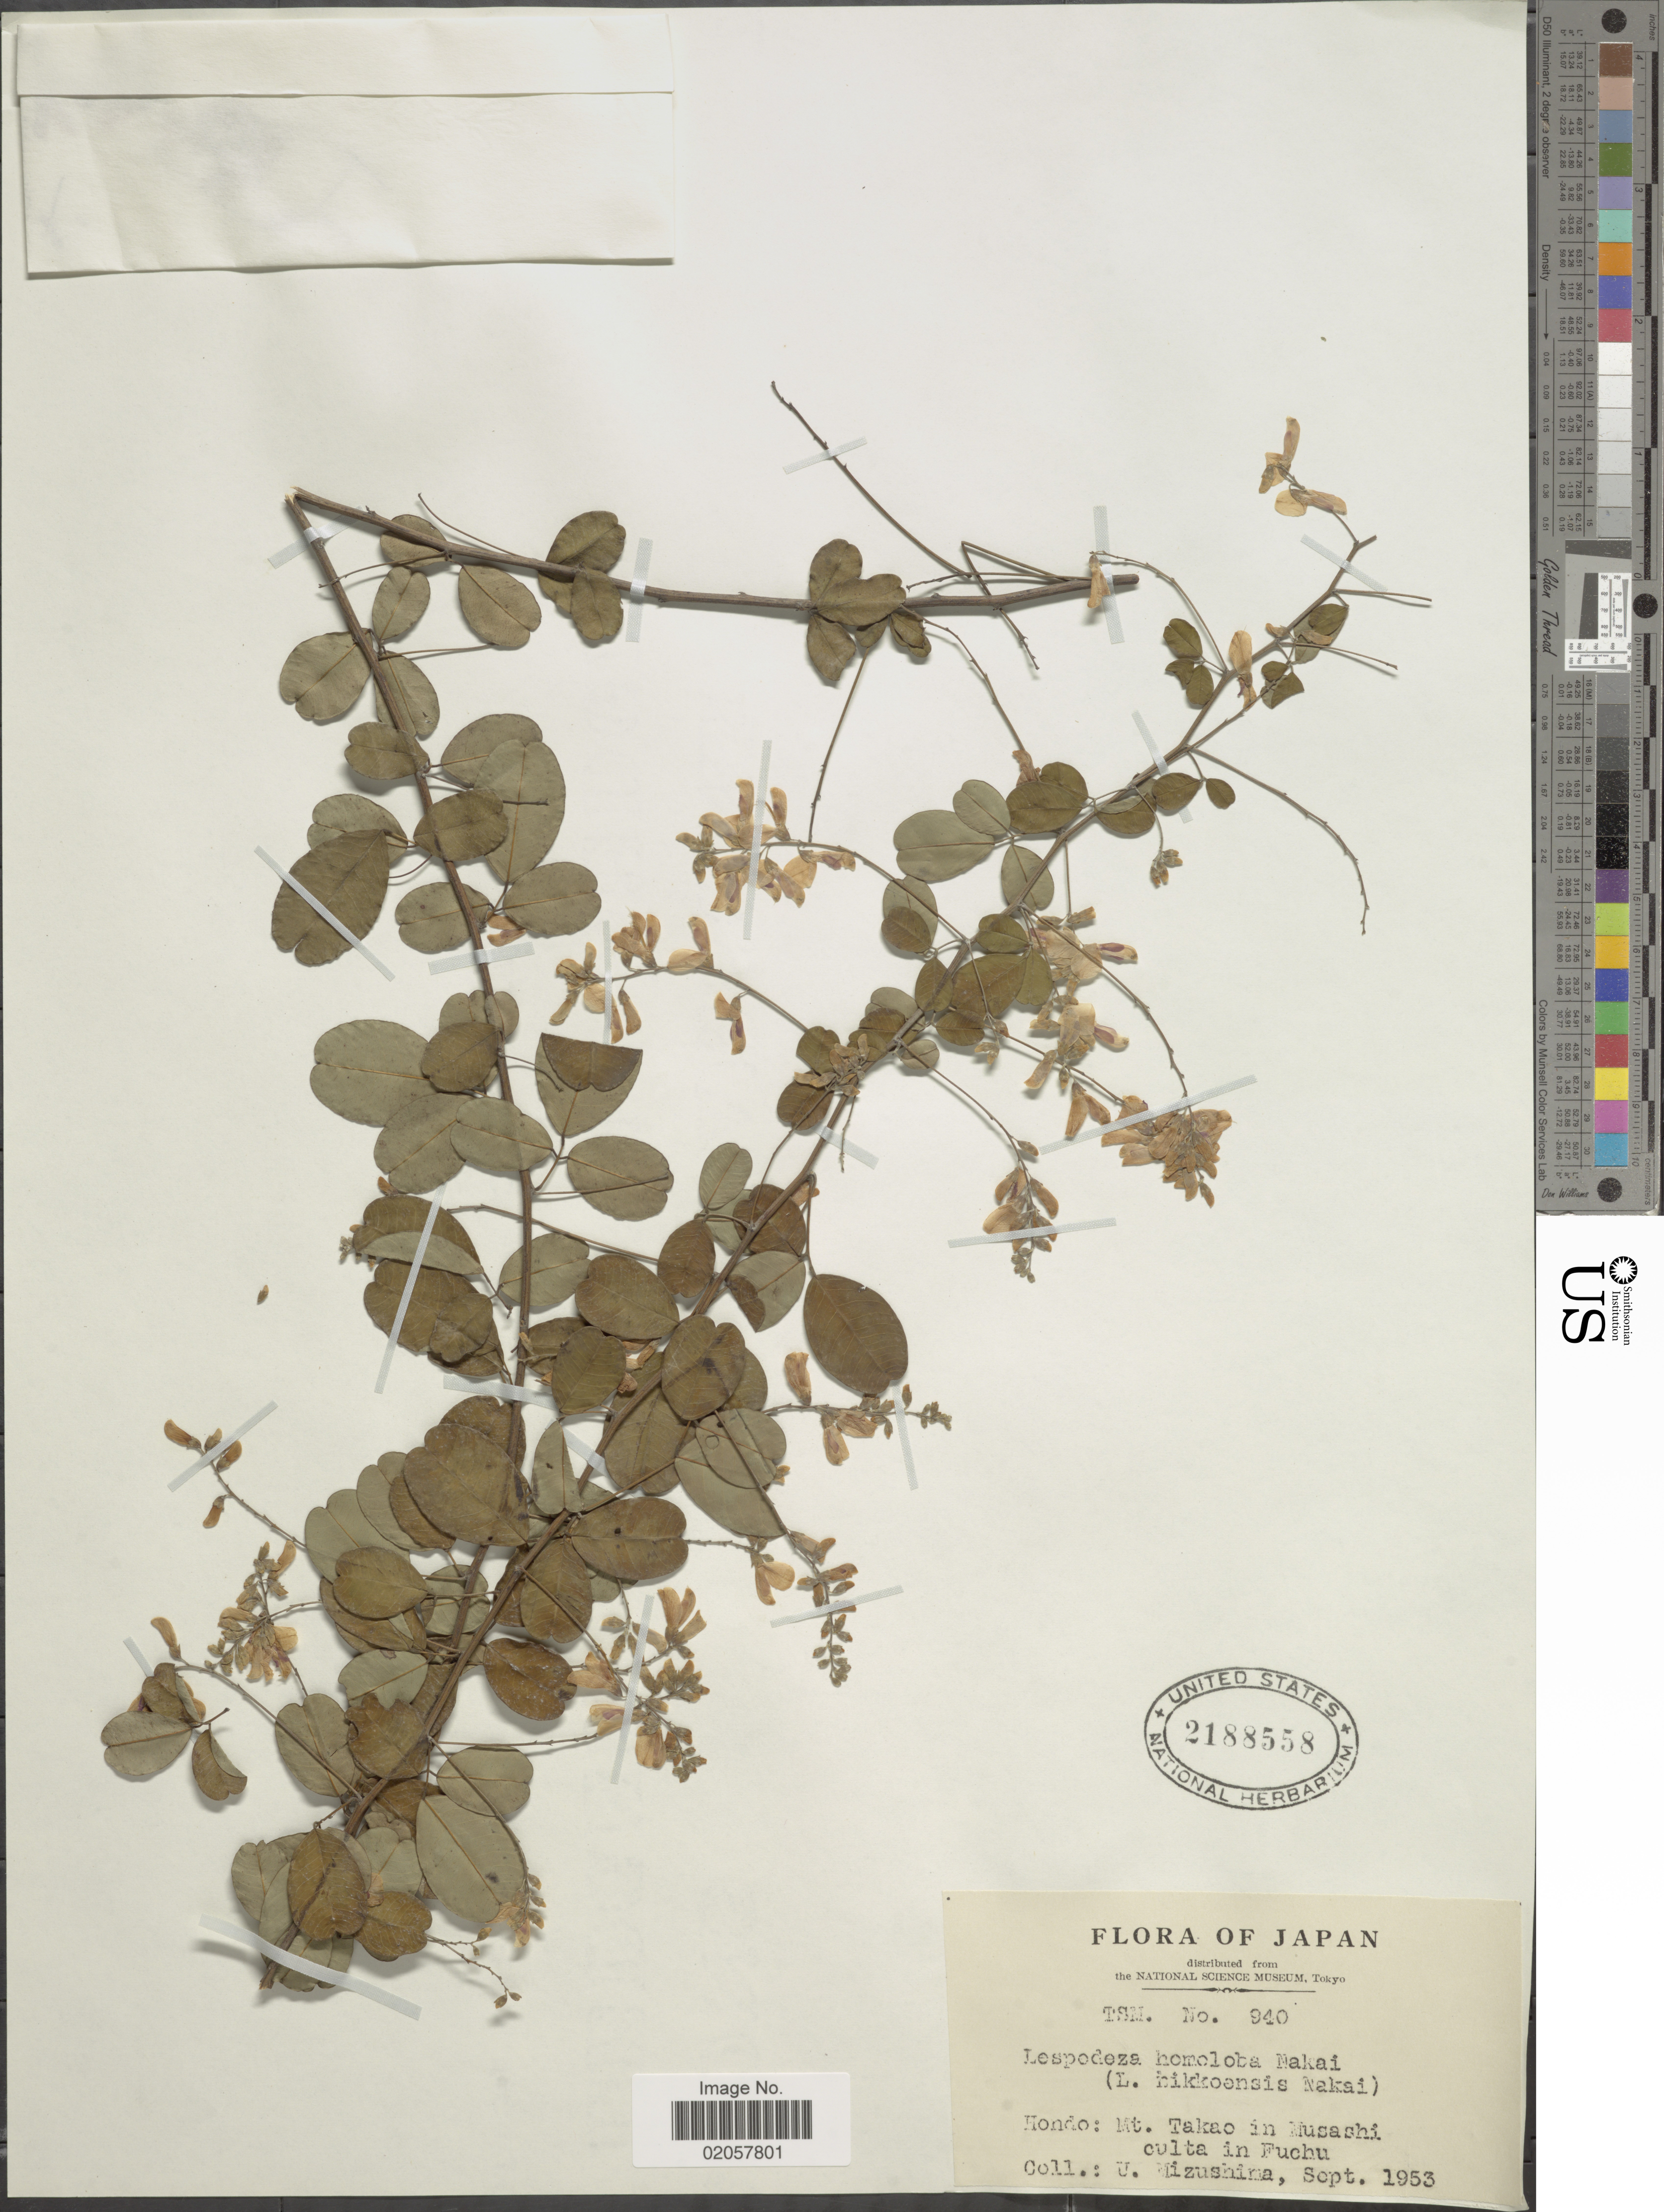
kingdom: Plantae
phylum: Tracheophyta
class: Magnoliopsida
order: Fabales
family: Fabaceae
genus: Lespedeza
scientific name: Lespedeza homoloba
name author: Nakai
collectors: U. Mizushima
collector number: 940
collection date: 1953-09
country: Japan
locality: Hondo: Mt. Takao in Musashi culta in Fuchu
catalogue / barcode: US 2188558